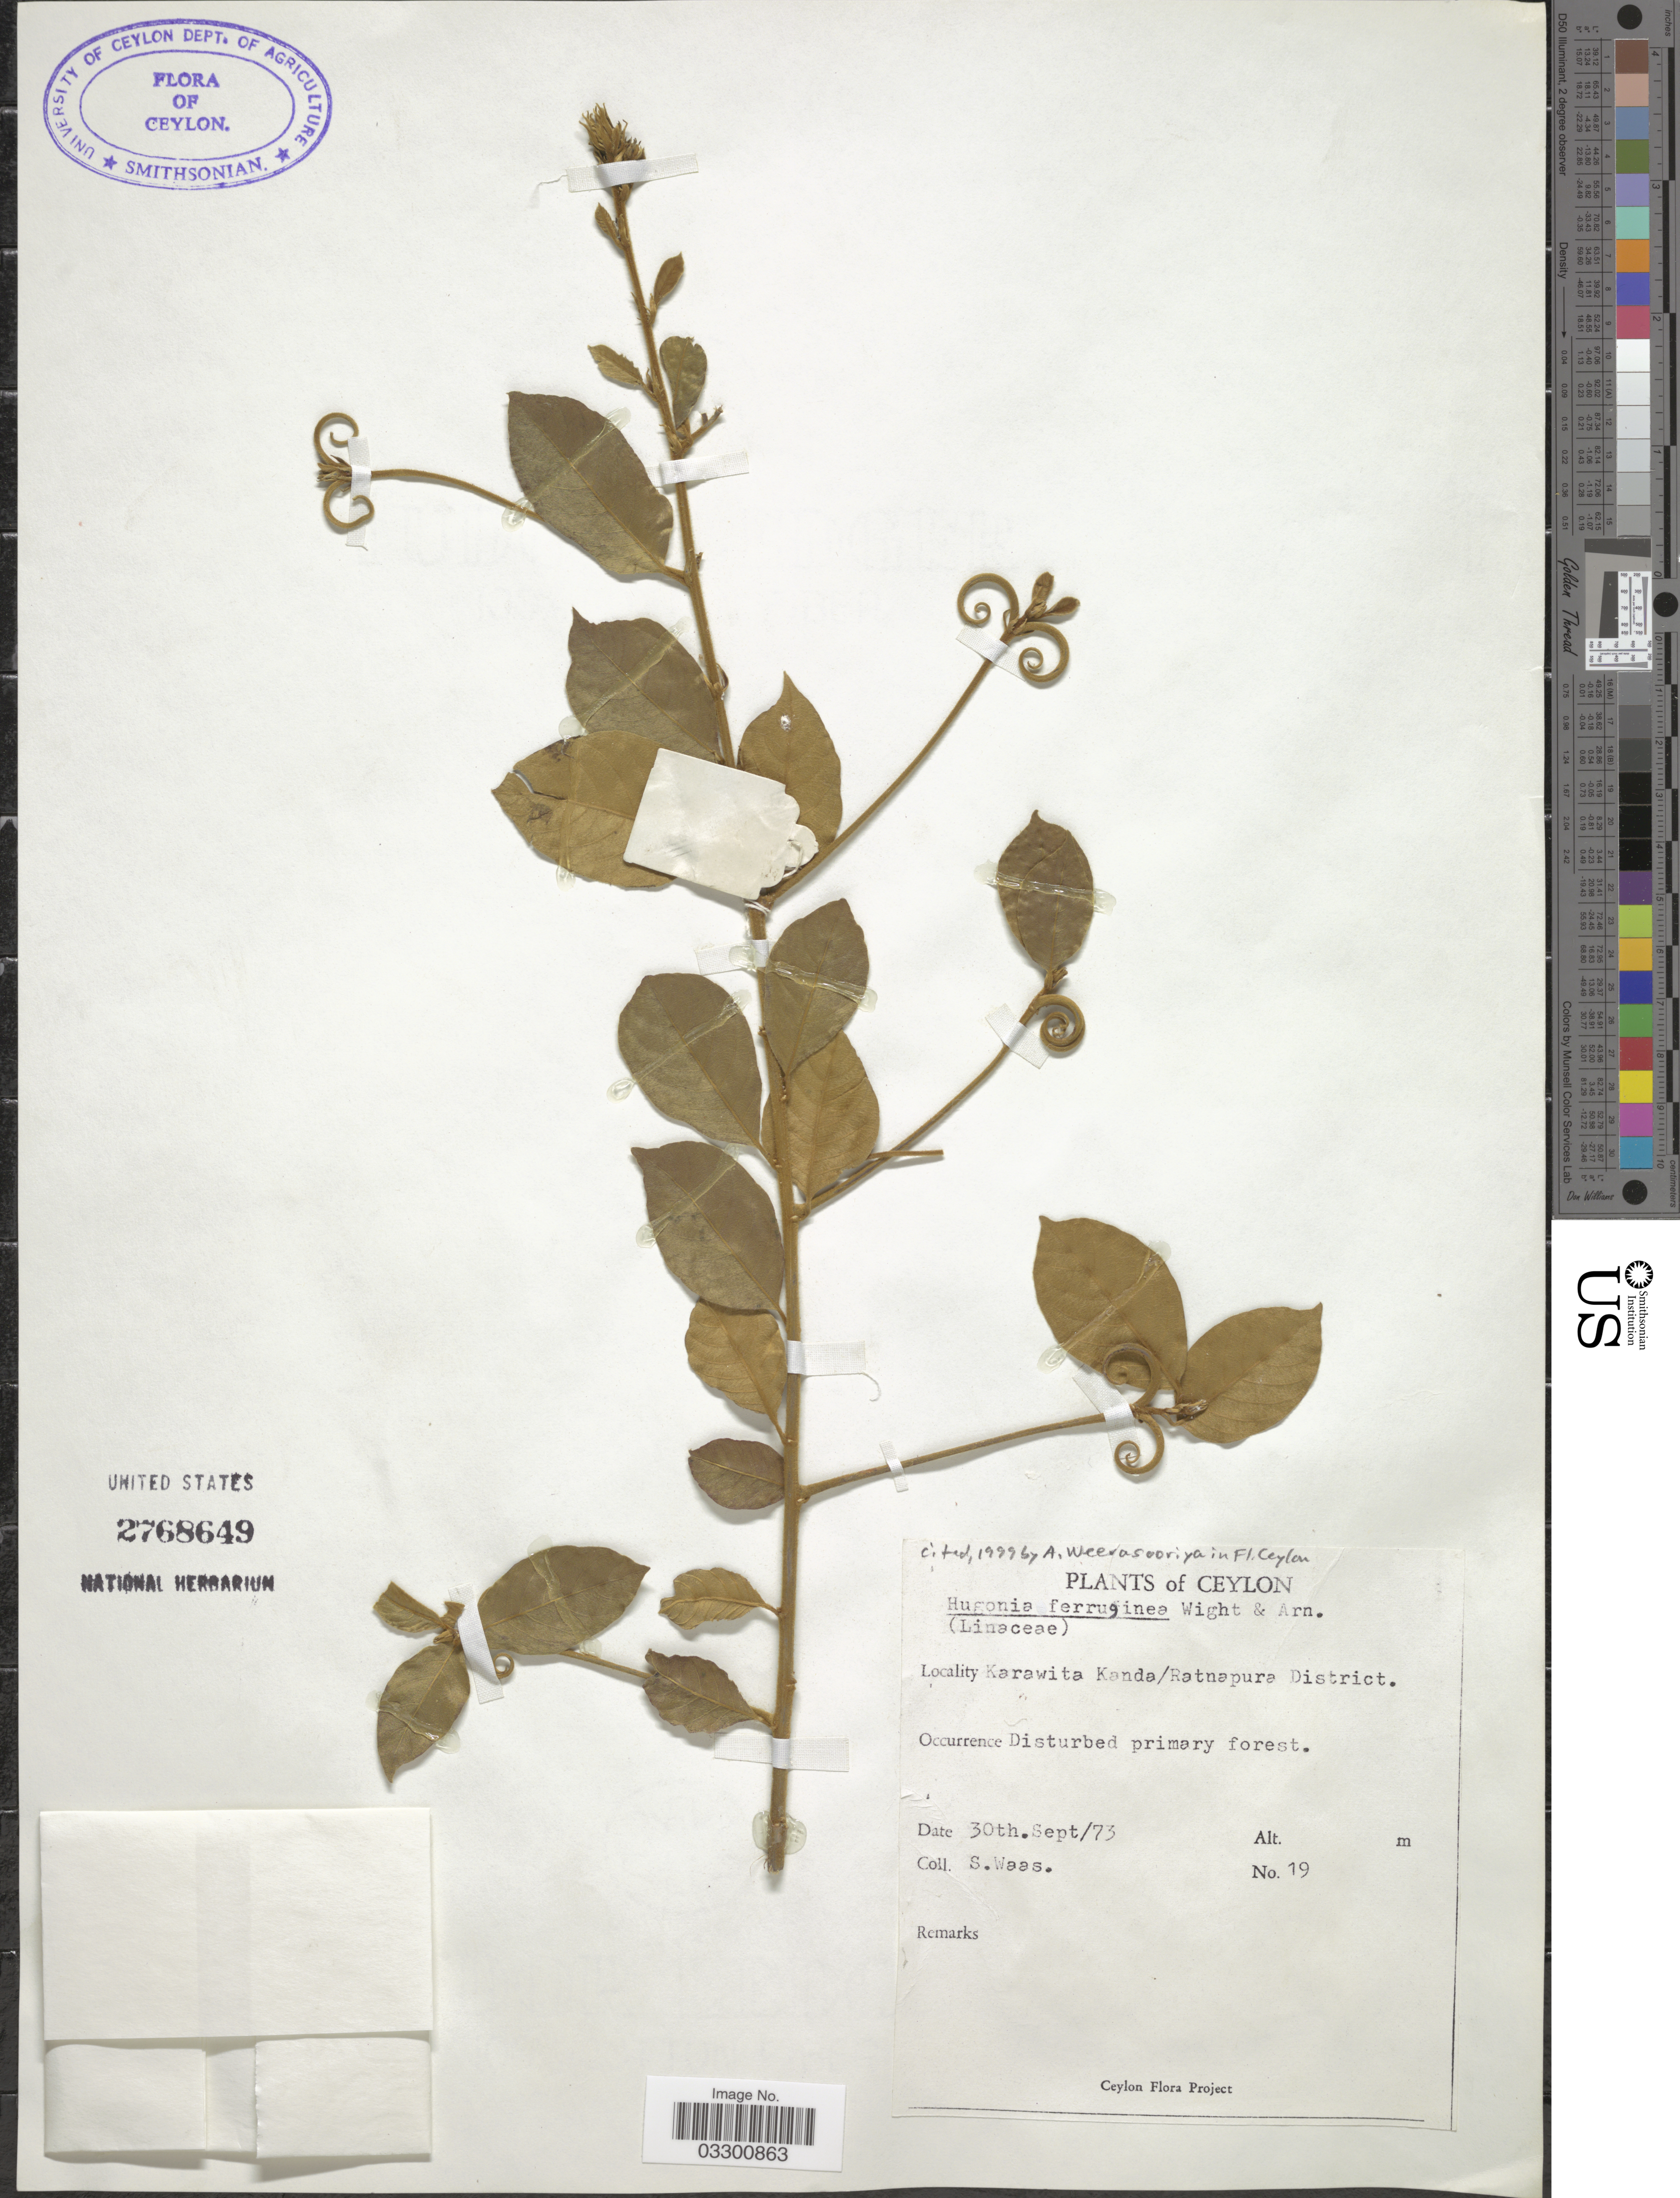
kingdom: Plantae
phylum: Tracheophyta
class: Magnoliopsida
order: Malpighiales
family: Linaceae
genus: Hugonia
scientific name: Hugonia ferruginea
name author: Wight & Arn.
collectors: S. Waas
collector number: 19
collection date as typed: Transcribed d/m/y: 30/9/73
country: Sri Lanka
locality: Ceylon, Karawita Kanda/ Ratnapura District.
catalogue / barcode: US 2768649